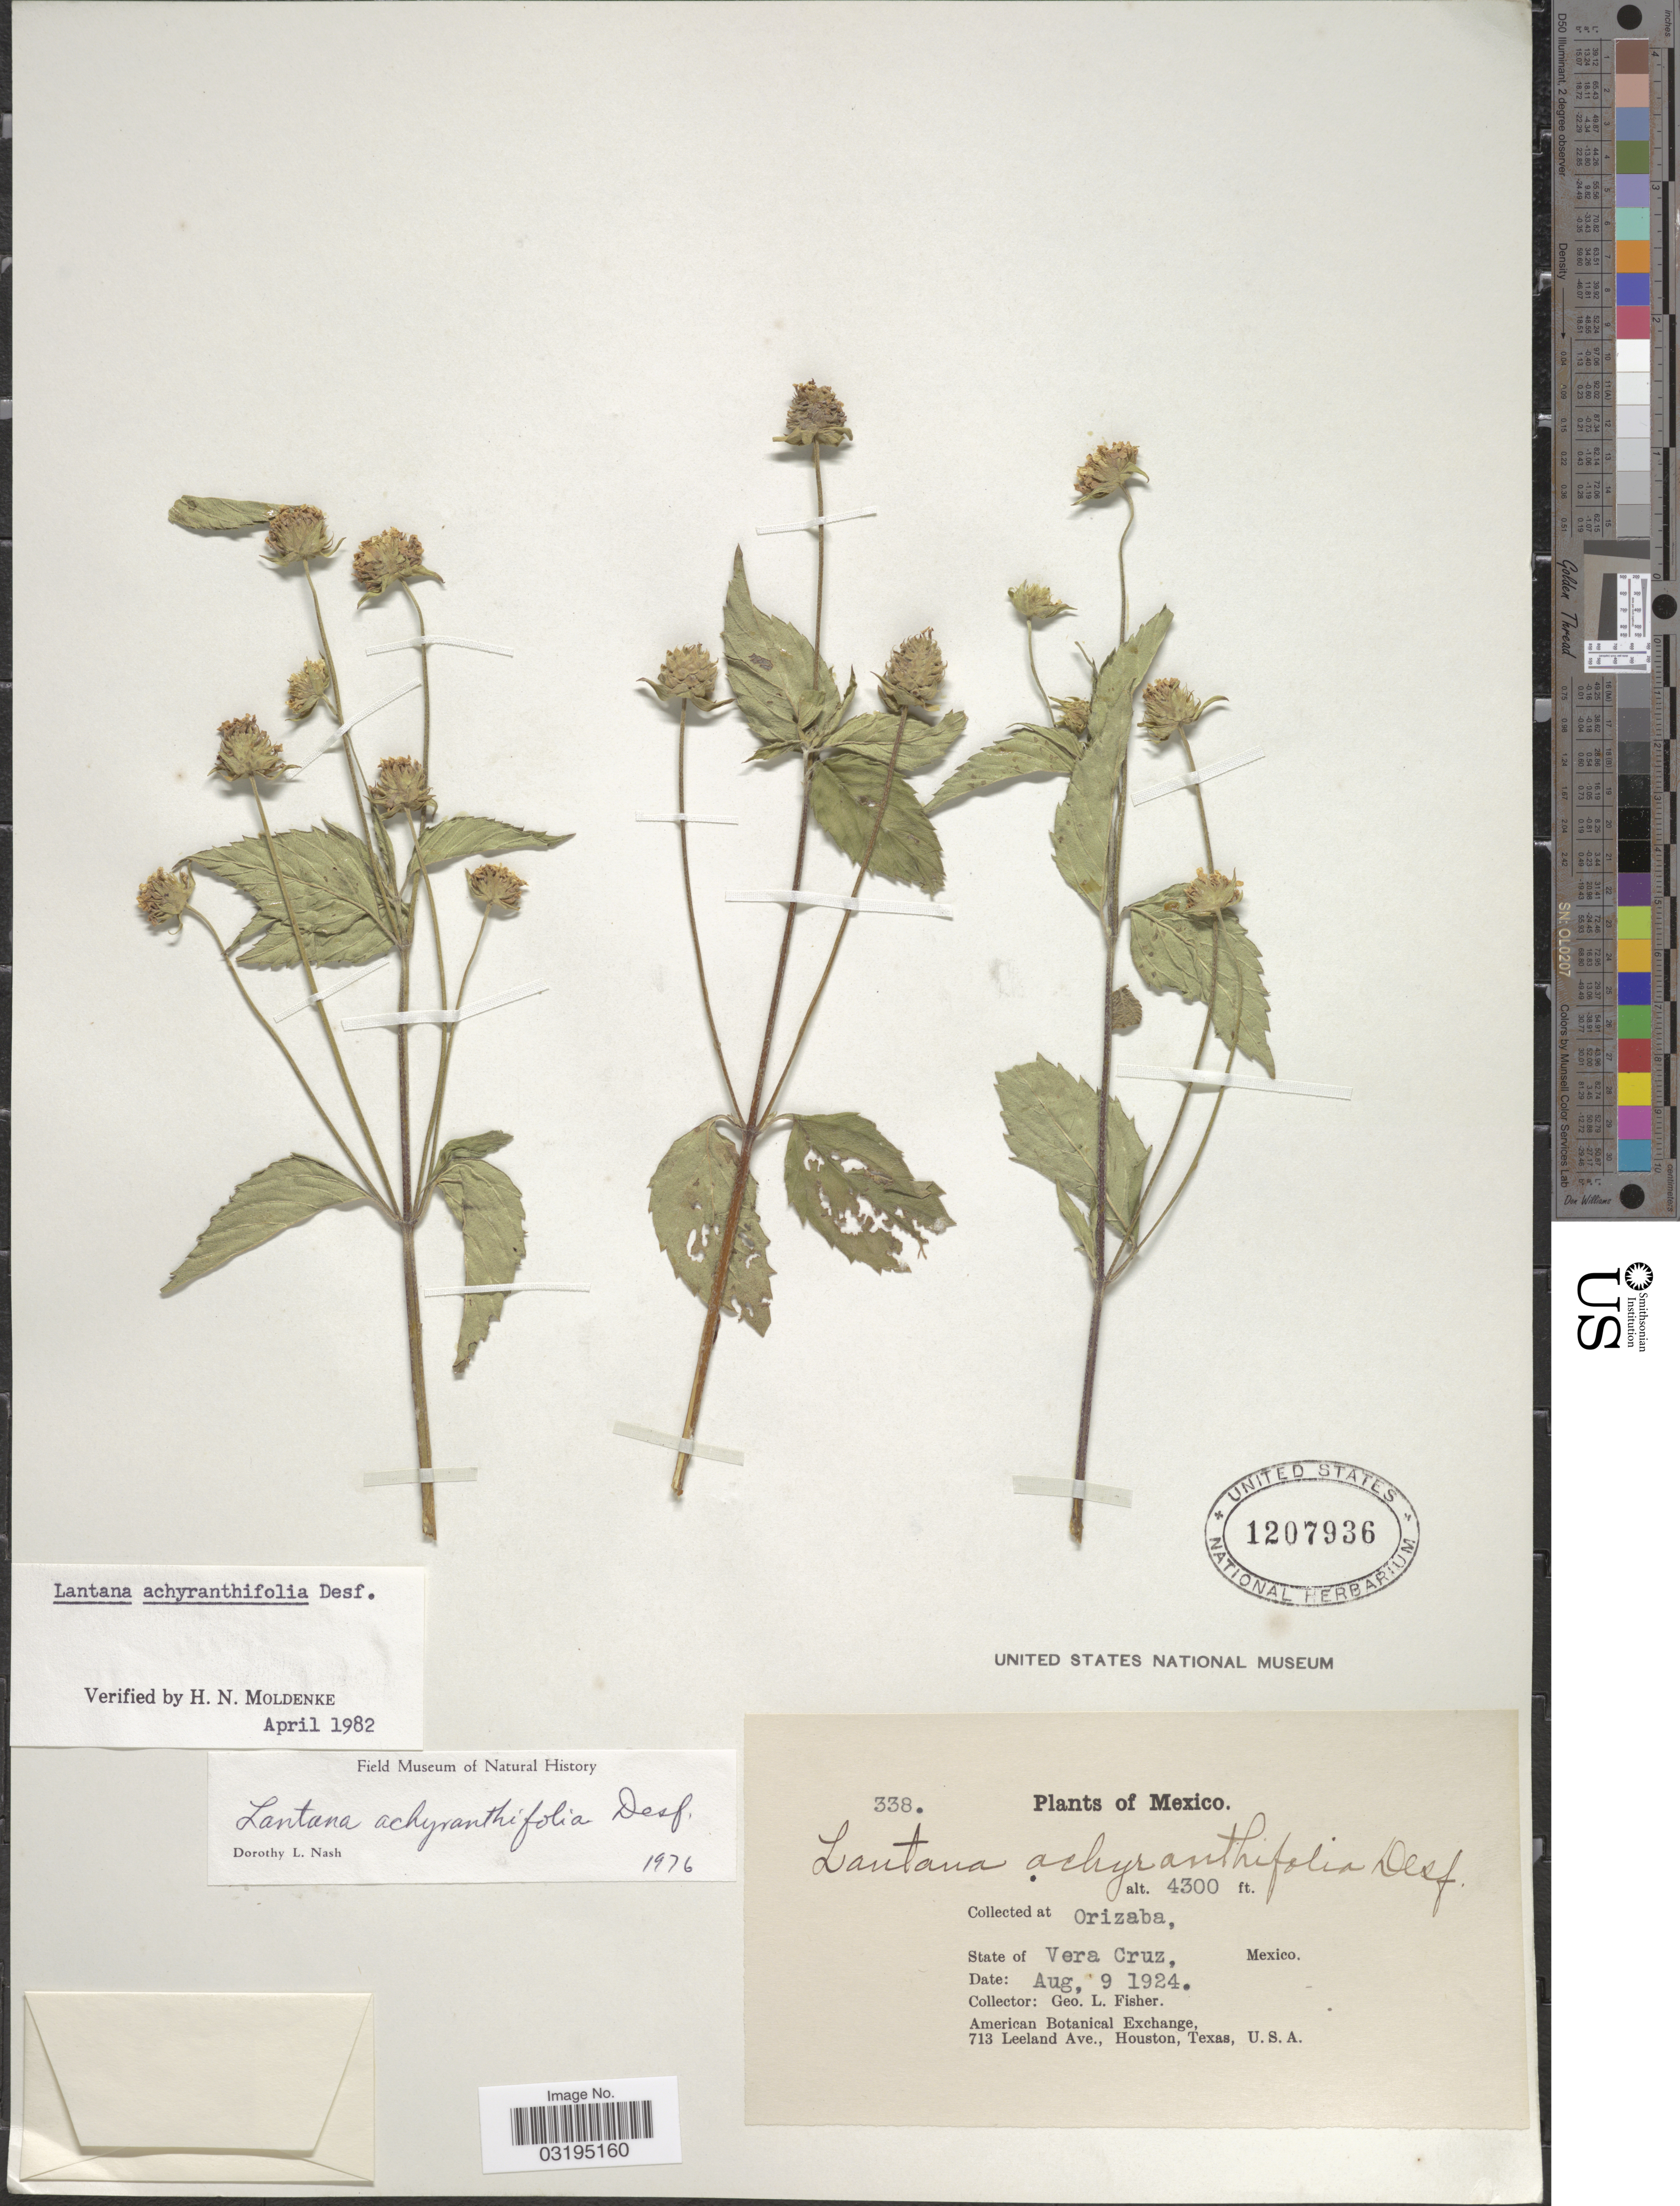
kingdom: Plantae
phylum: Tracheophyta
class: Magnoliopsida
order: Lamiales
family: Verbenaceae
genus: Lantana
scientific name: Lantana achyranthifolia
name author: Desf.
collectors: G. L. Fisher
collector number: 338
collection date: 1924-08-09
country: Mexico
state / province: Veracruz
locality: Orizaba. Vera Cruz.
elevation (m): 1311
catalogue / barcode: US 1207936